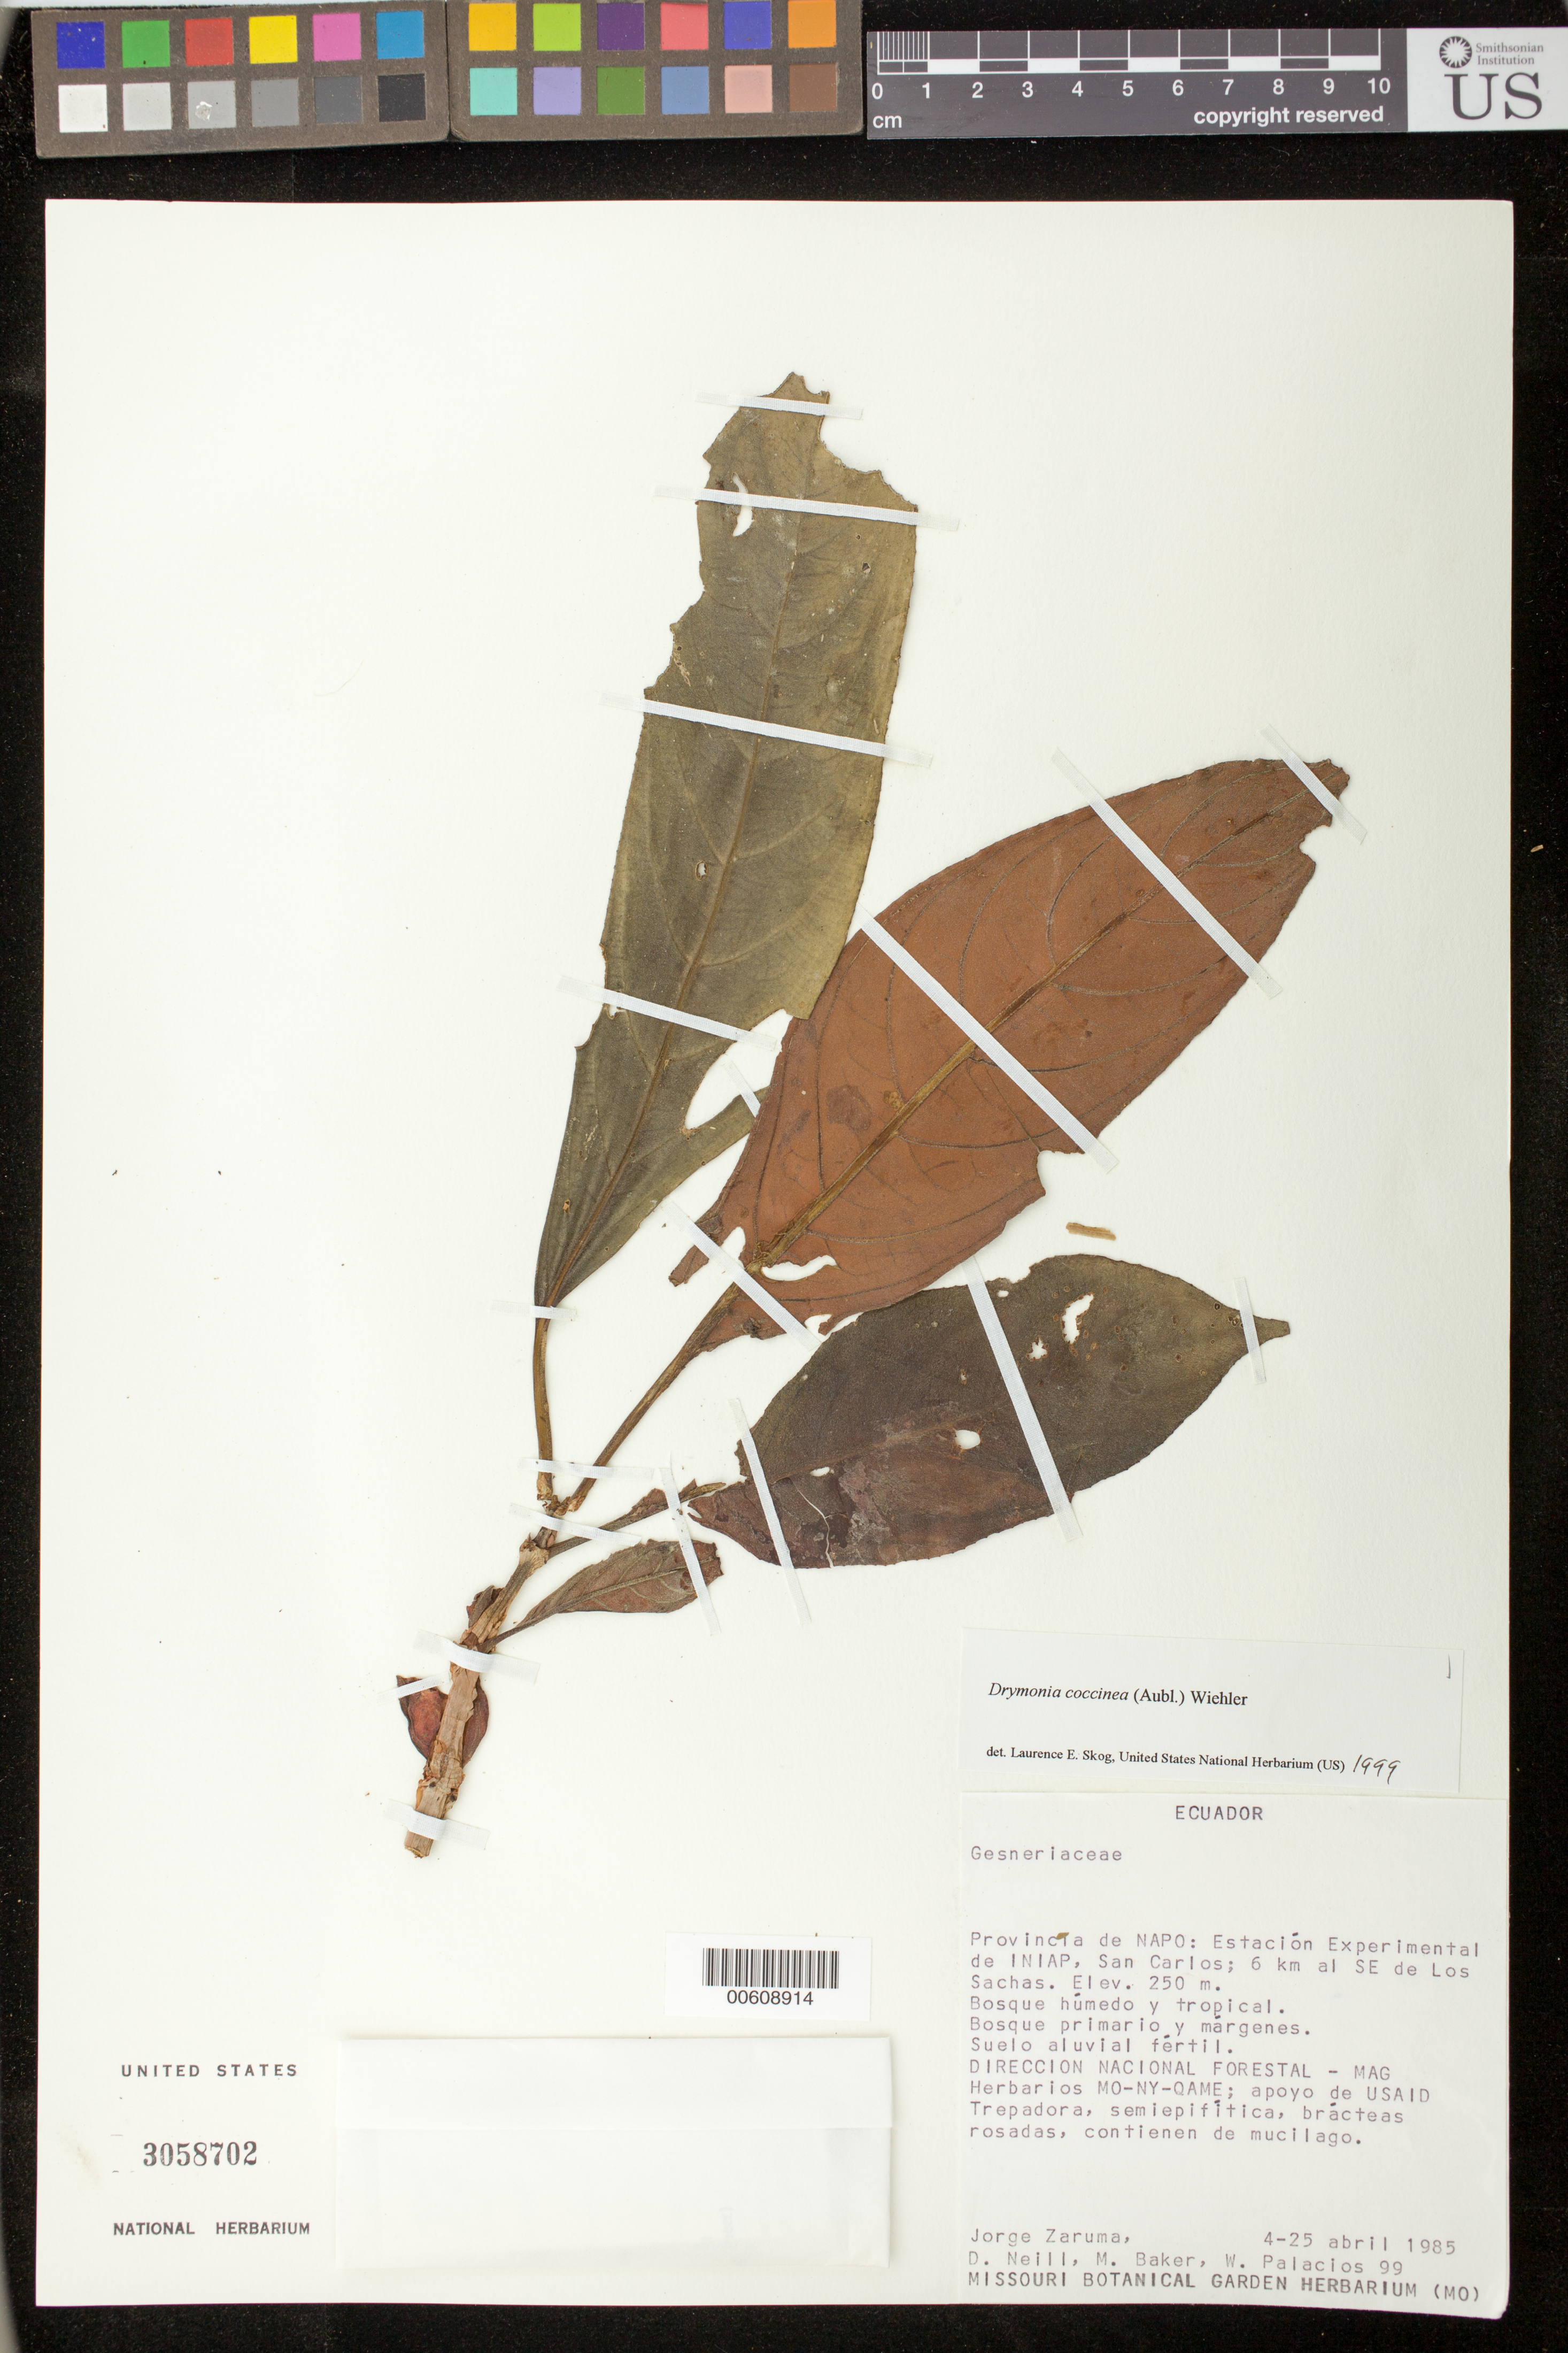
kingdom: Plantae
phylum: Tracheophyta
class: Magnoliopsida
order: Lamiales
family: Gesneriaceae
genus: Drymonia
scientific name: Drymonia coccinea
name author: (Aubl.) Wiehler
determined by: Skog, Laurence E.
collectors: J. Zaruma, D. A. Neill, M. Baker & W. Palacios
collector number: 99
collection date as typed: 4-25 Apr 1985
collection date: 1985-04-04/1985-04-25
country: Ecuador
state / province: Napo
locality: Estación Experimental de INIAP, San Carlos; 6 km al SE de Los Sachas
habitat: Bosque húmedo y tropical; bosque primario y márgenes; suelo aluvial fértil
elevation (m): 250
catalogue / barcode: US 3058702